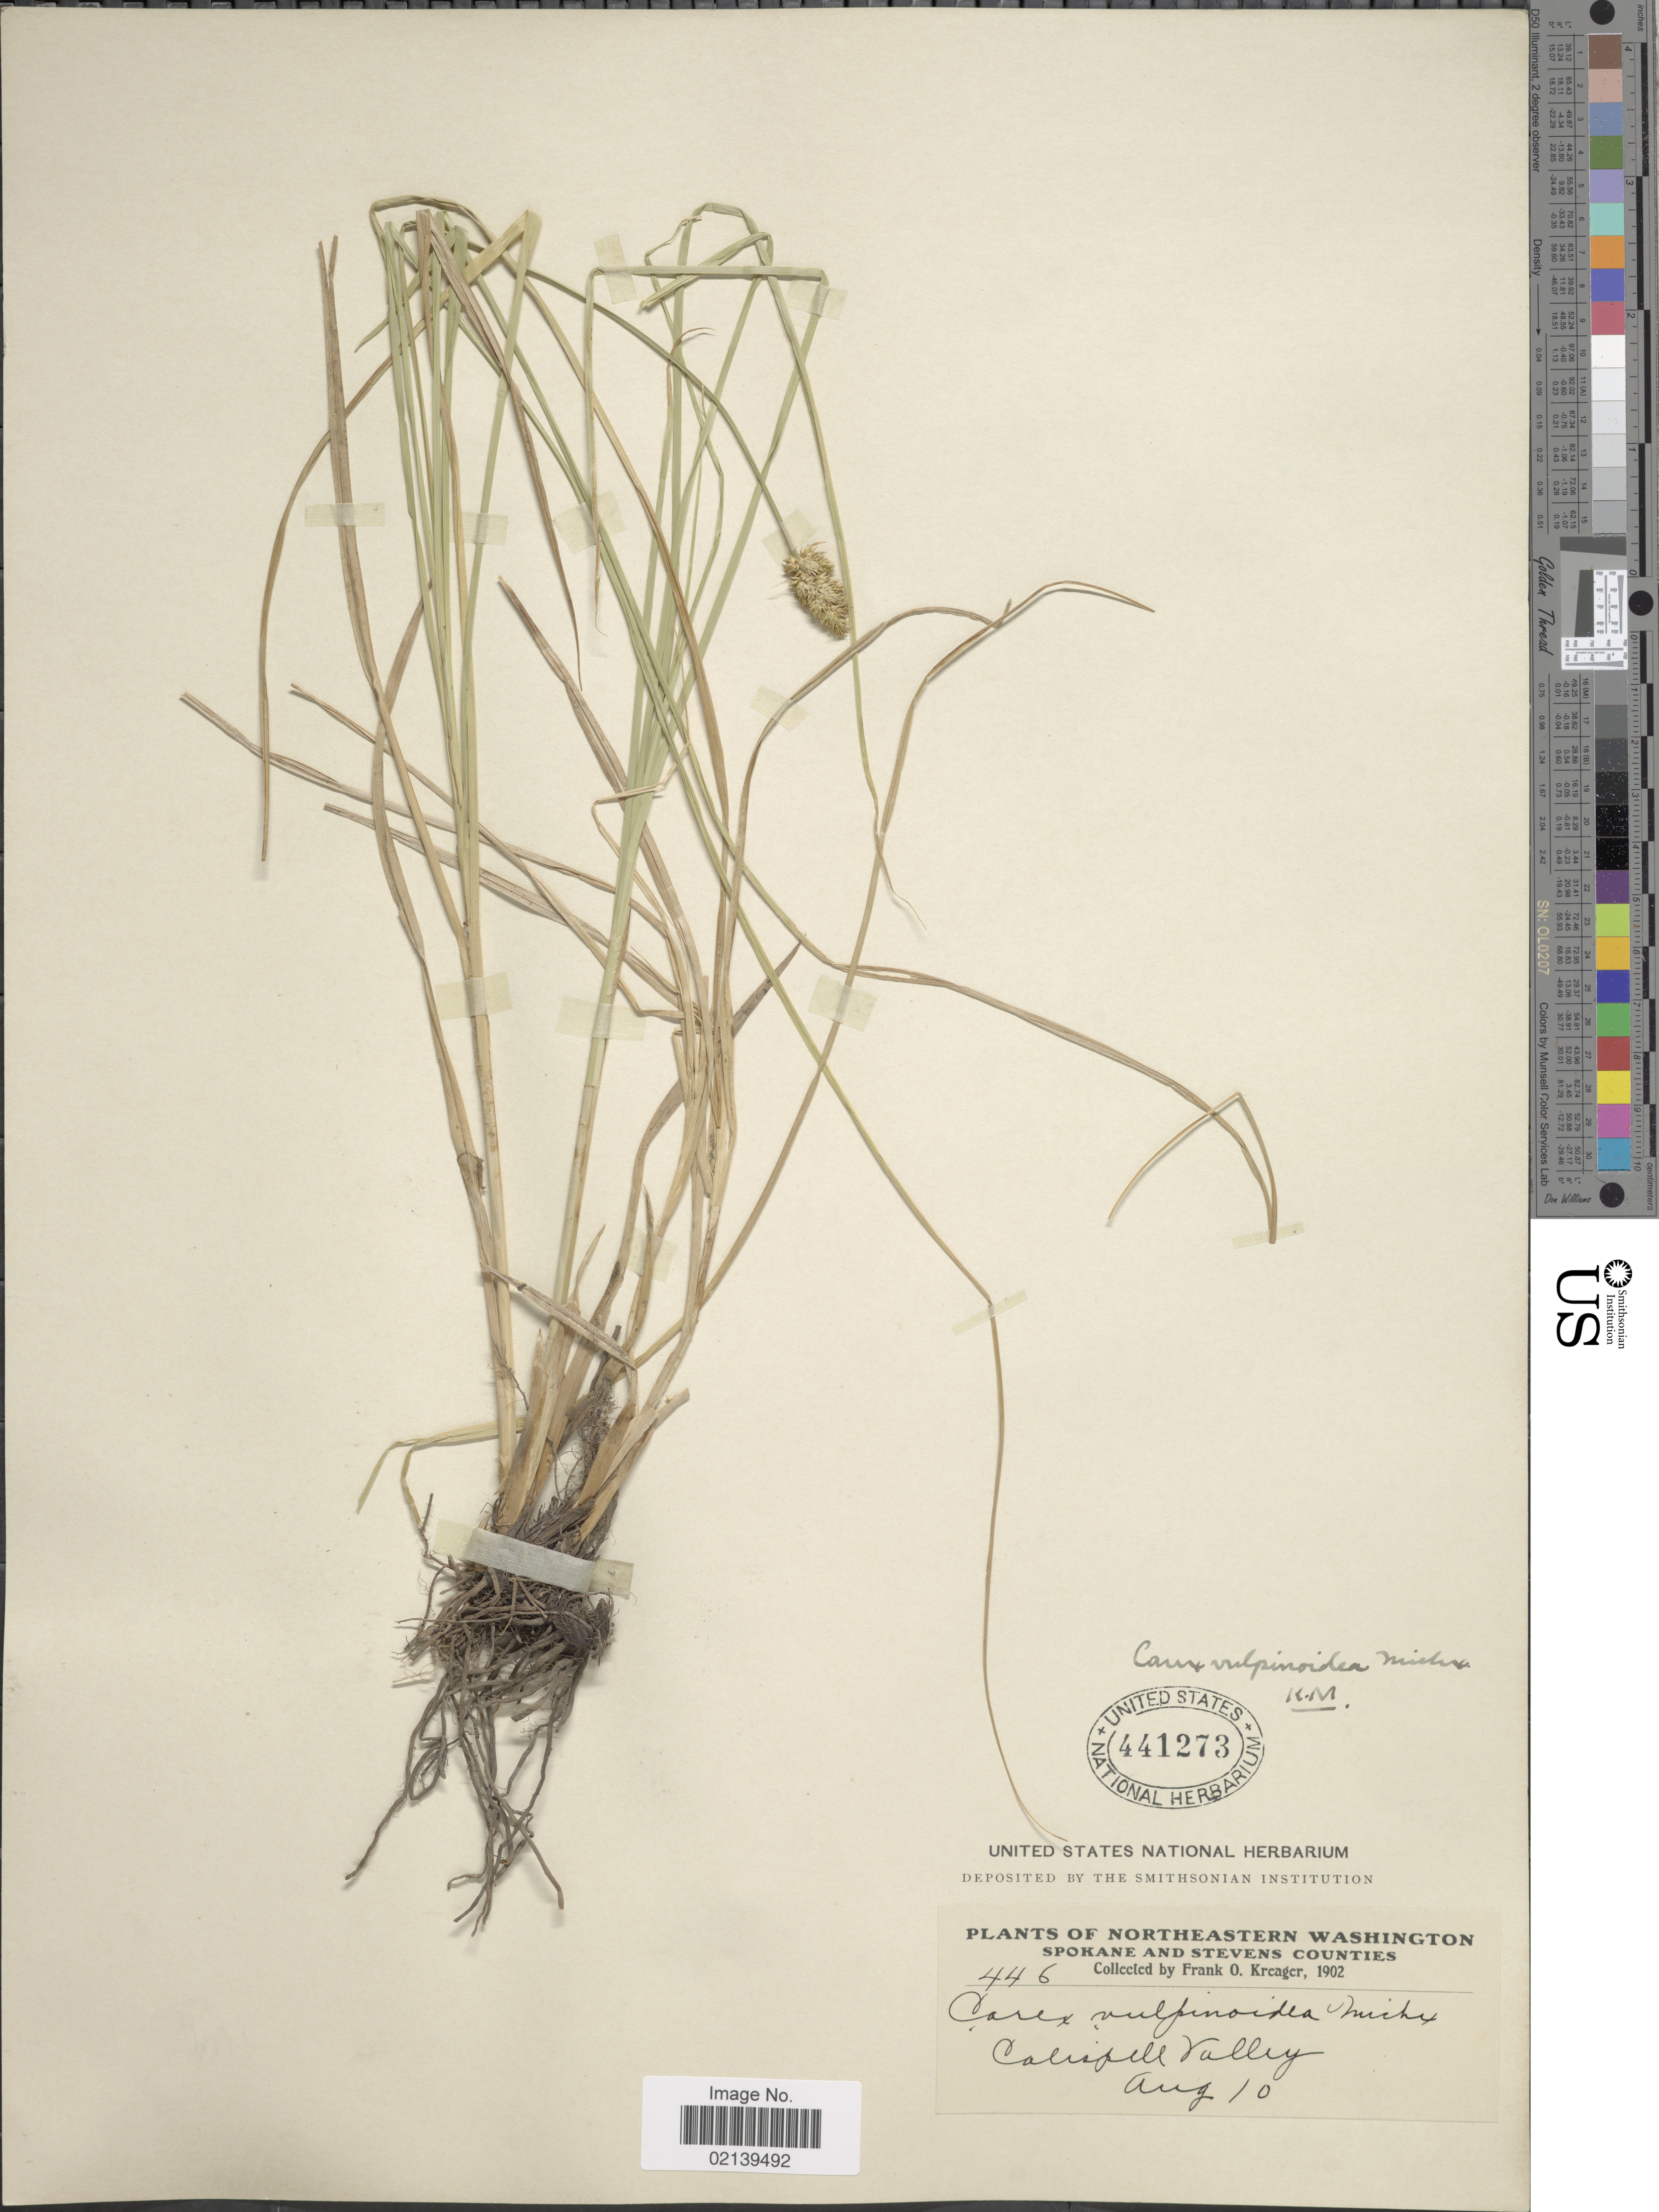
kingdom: Plantae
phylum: Tracheophyta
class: Liliopsida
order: Poales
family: Cyperaceae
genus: Carex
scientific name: Carex vulpinoidea Michx.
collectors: F. Kreager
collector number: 446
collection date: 1902-08-10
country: United States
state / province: Washington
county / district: Spokane / Stevens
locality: Northeastern Washington, Spokane and Stevens Counties, Calispell Valley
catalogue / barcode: US 441273